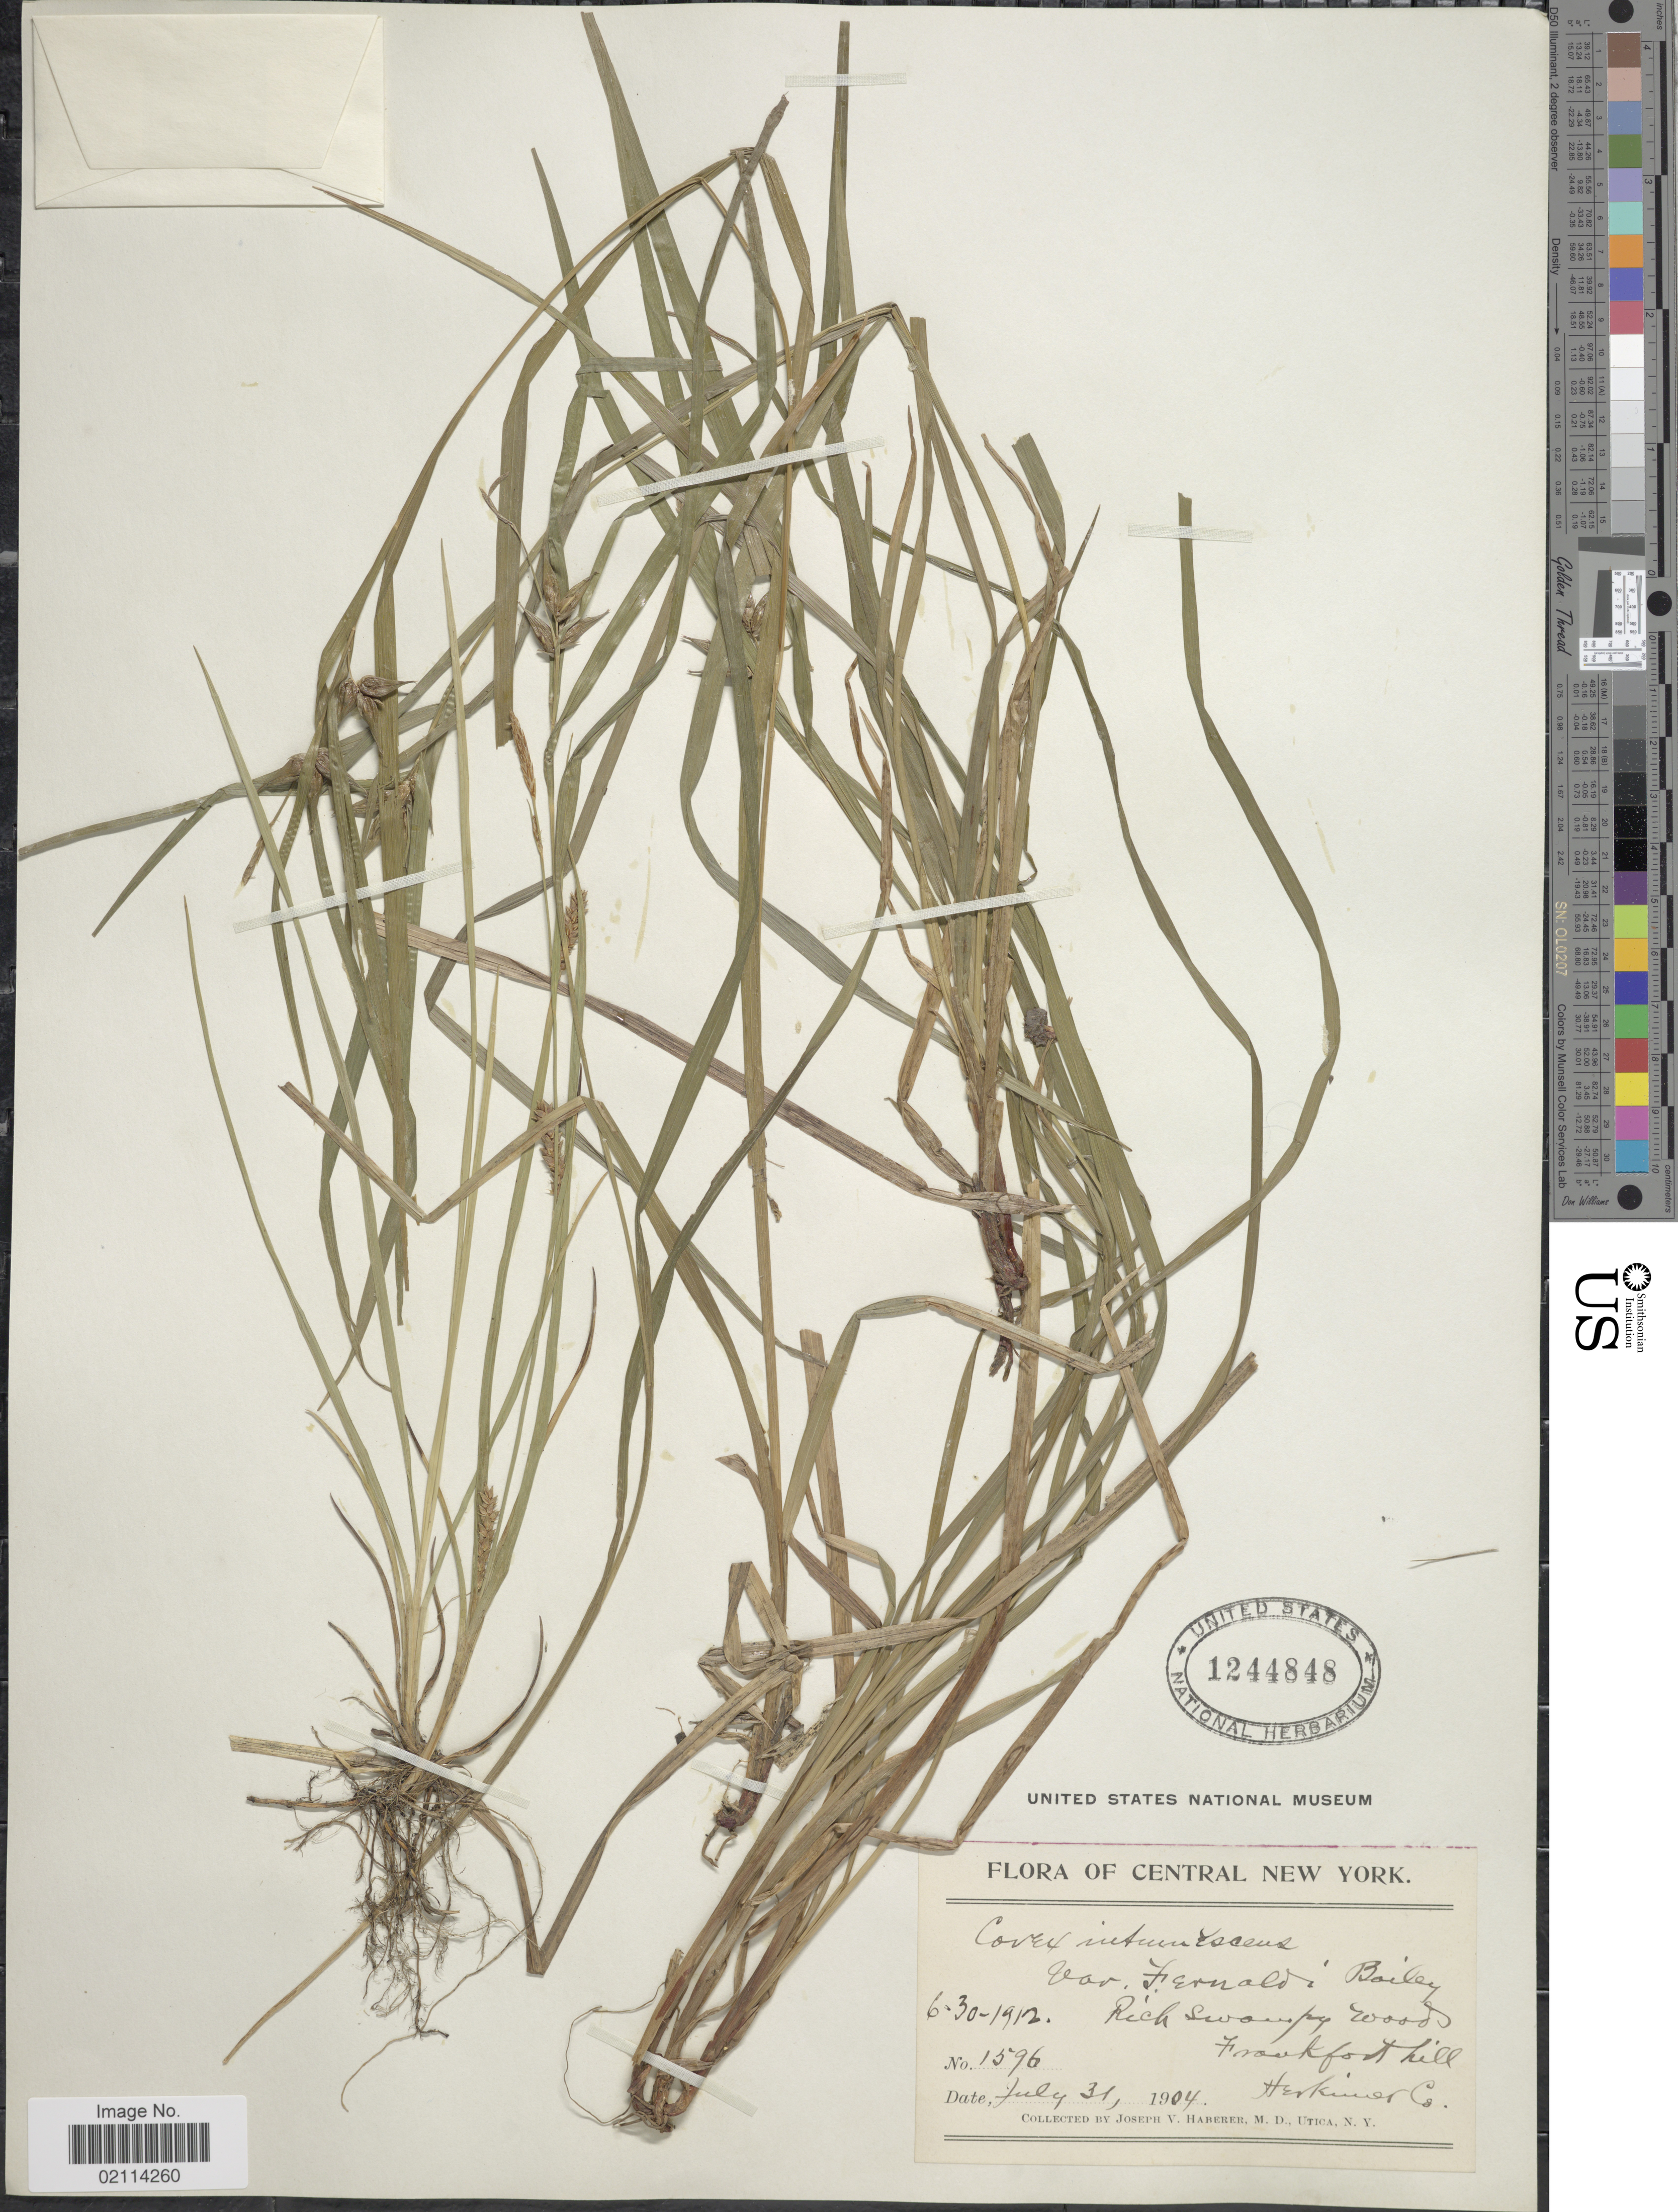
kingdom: Plantae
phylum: Tracheophyta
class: Liliopsida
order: Poales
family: Cyperaceae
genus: Carex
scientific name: Carex intumescens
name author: Rudge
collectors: J. V. Haberer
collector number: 1596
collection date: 1904-07-31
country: United States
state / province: New York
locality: Central New York, Rich swampy woods, Frankfort hill, Herkimer Co.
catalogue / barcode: US 1244848